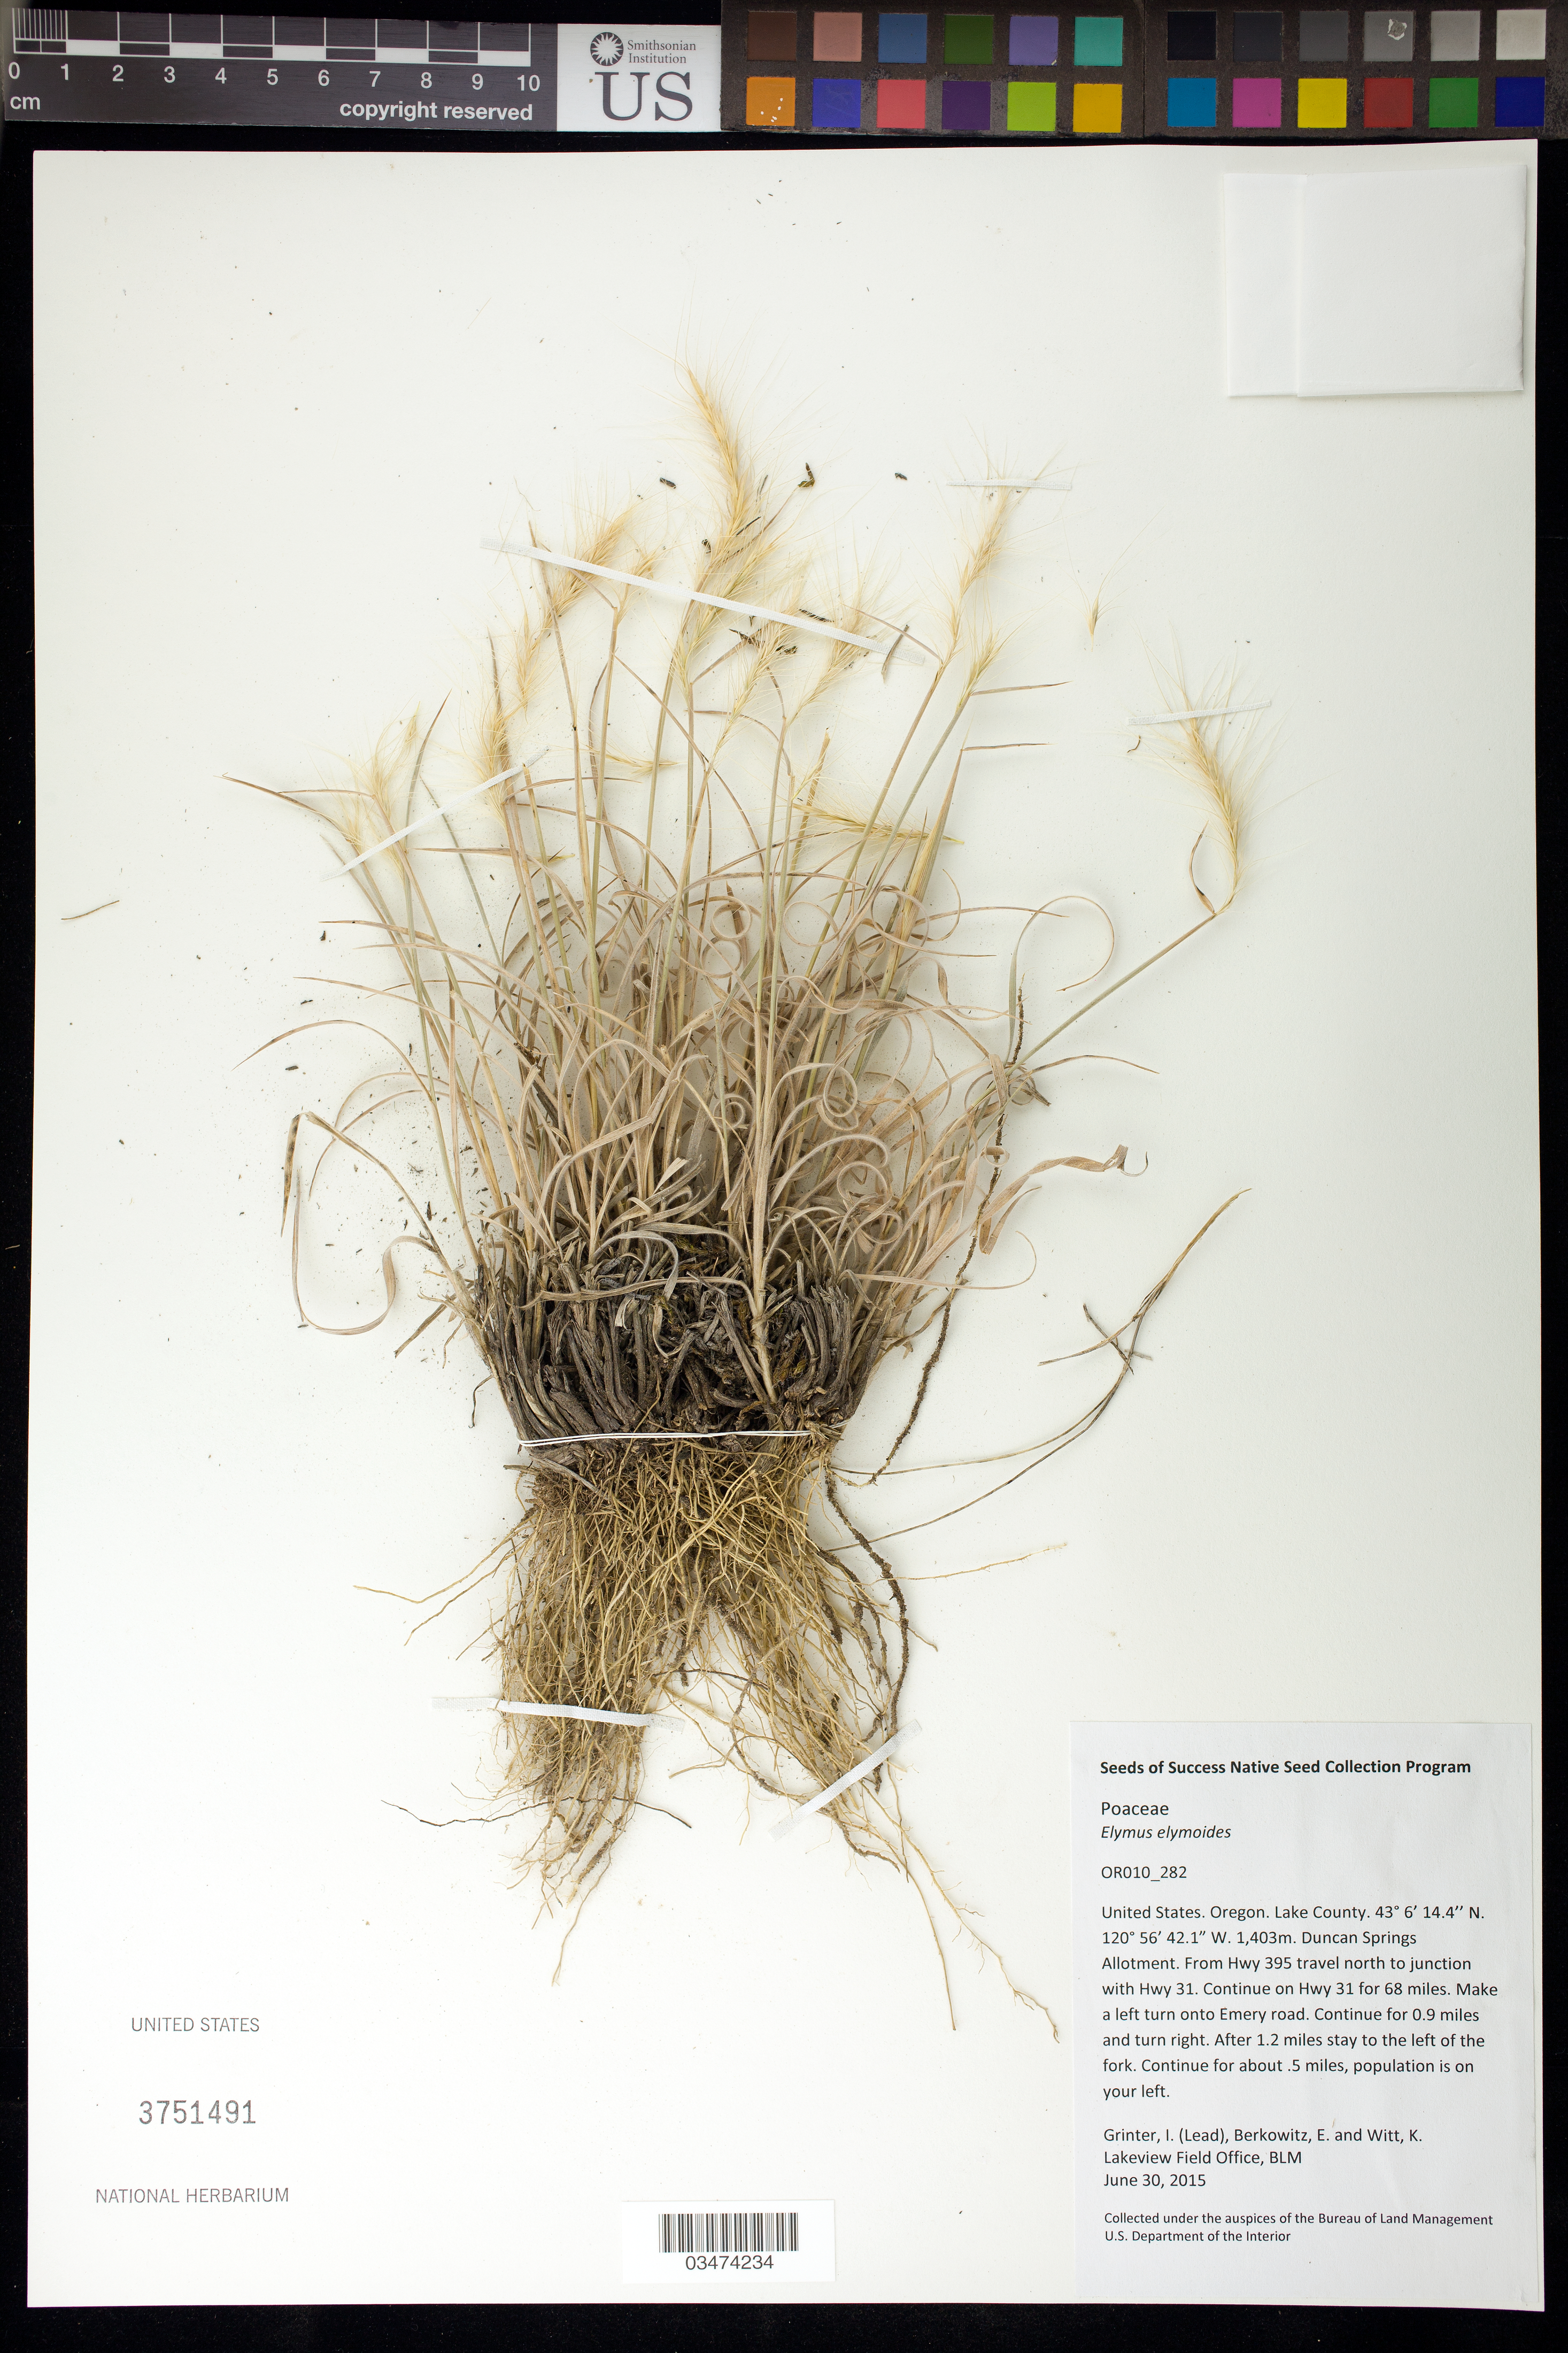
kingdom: Plantae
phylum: Tracheophyta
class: Liliopsida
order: Poales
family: Poaceae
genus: Elymus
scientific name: Elymus elymoides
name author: (Raf.) Swezey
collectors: I. Grinter, E. Berkowitz & K. Witt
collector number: OR010-282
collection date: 2015-06-30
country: United States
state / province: Oregon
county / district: Lake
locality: Lakeview Resource Area, Duncan Springs Allotment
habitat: rocky low sage with intermixed juniper trees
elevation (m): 428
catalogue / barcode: US 3751491